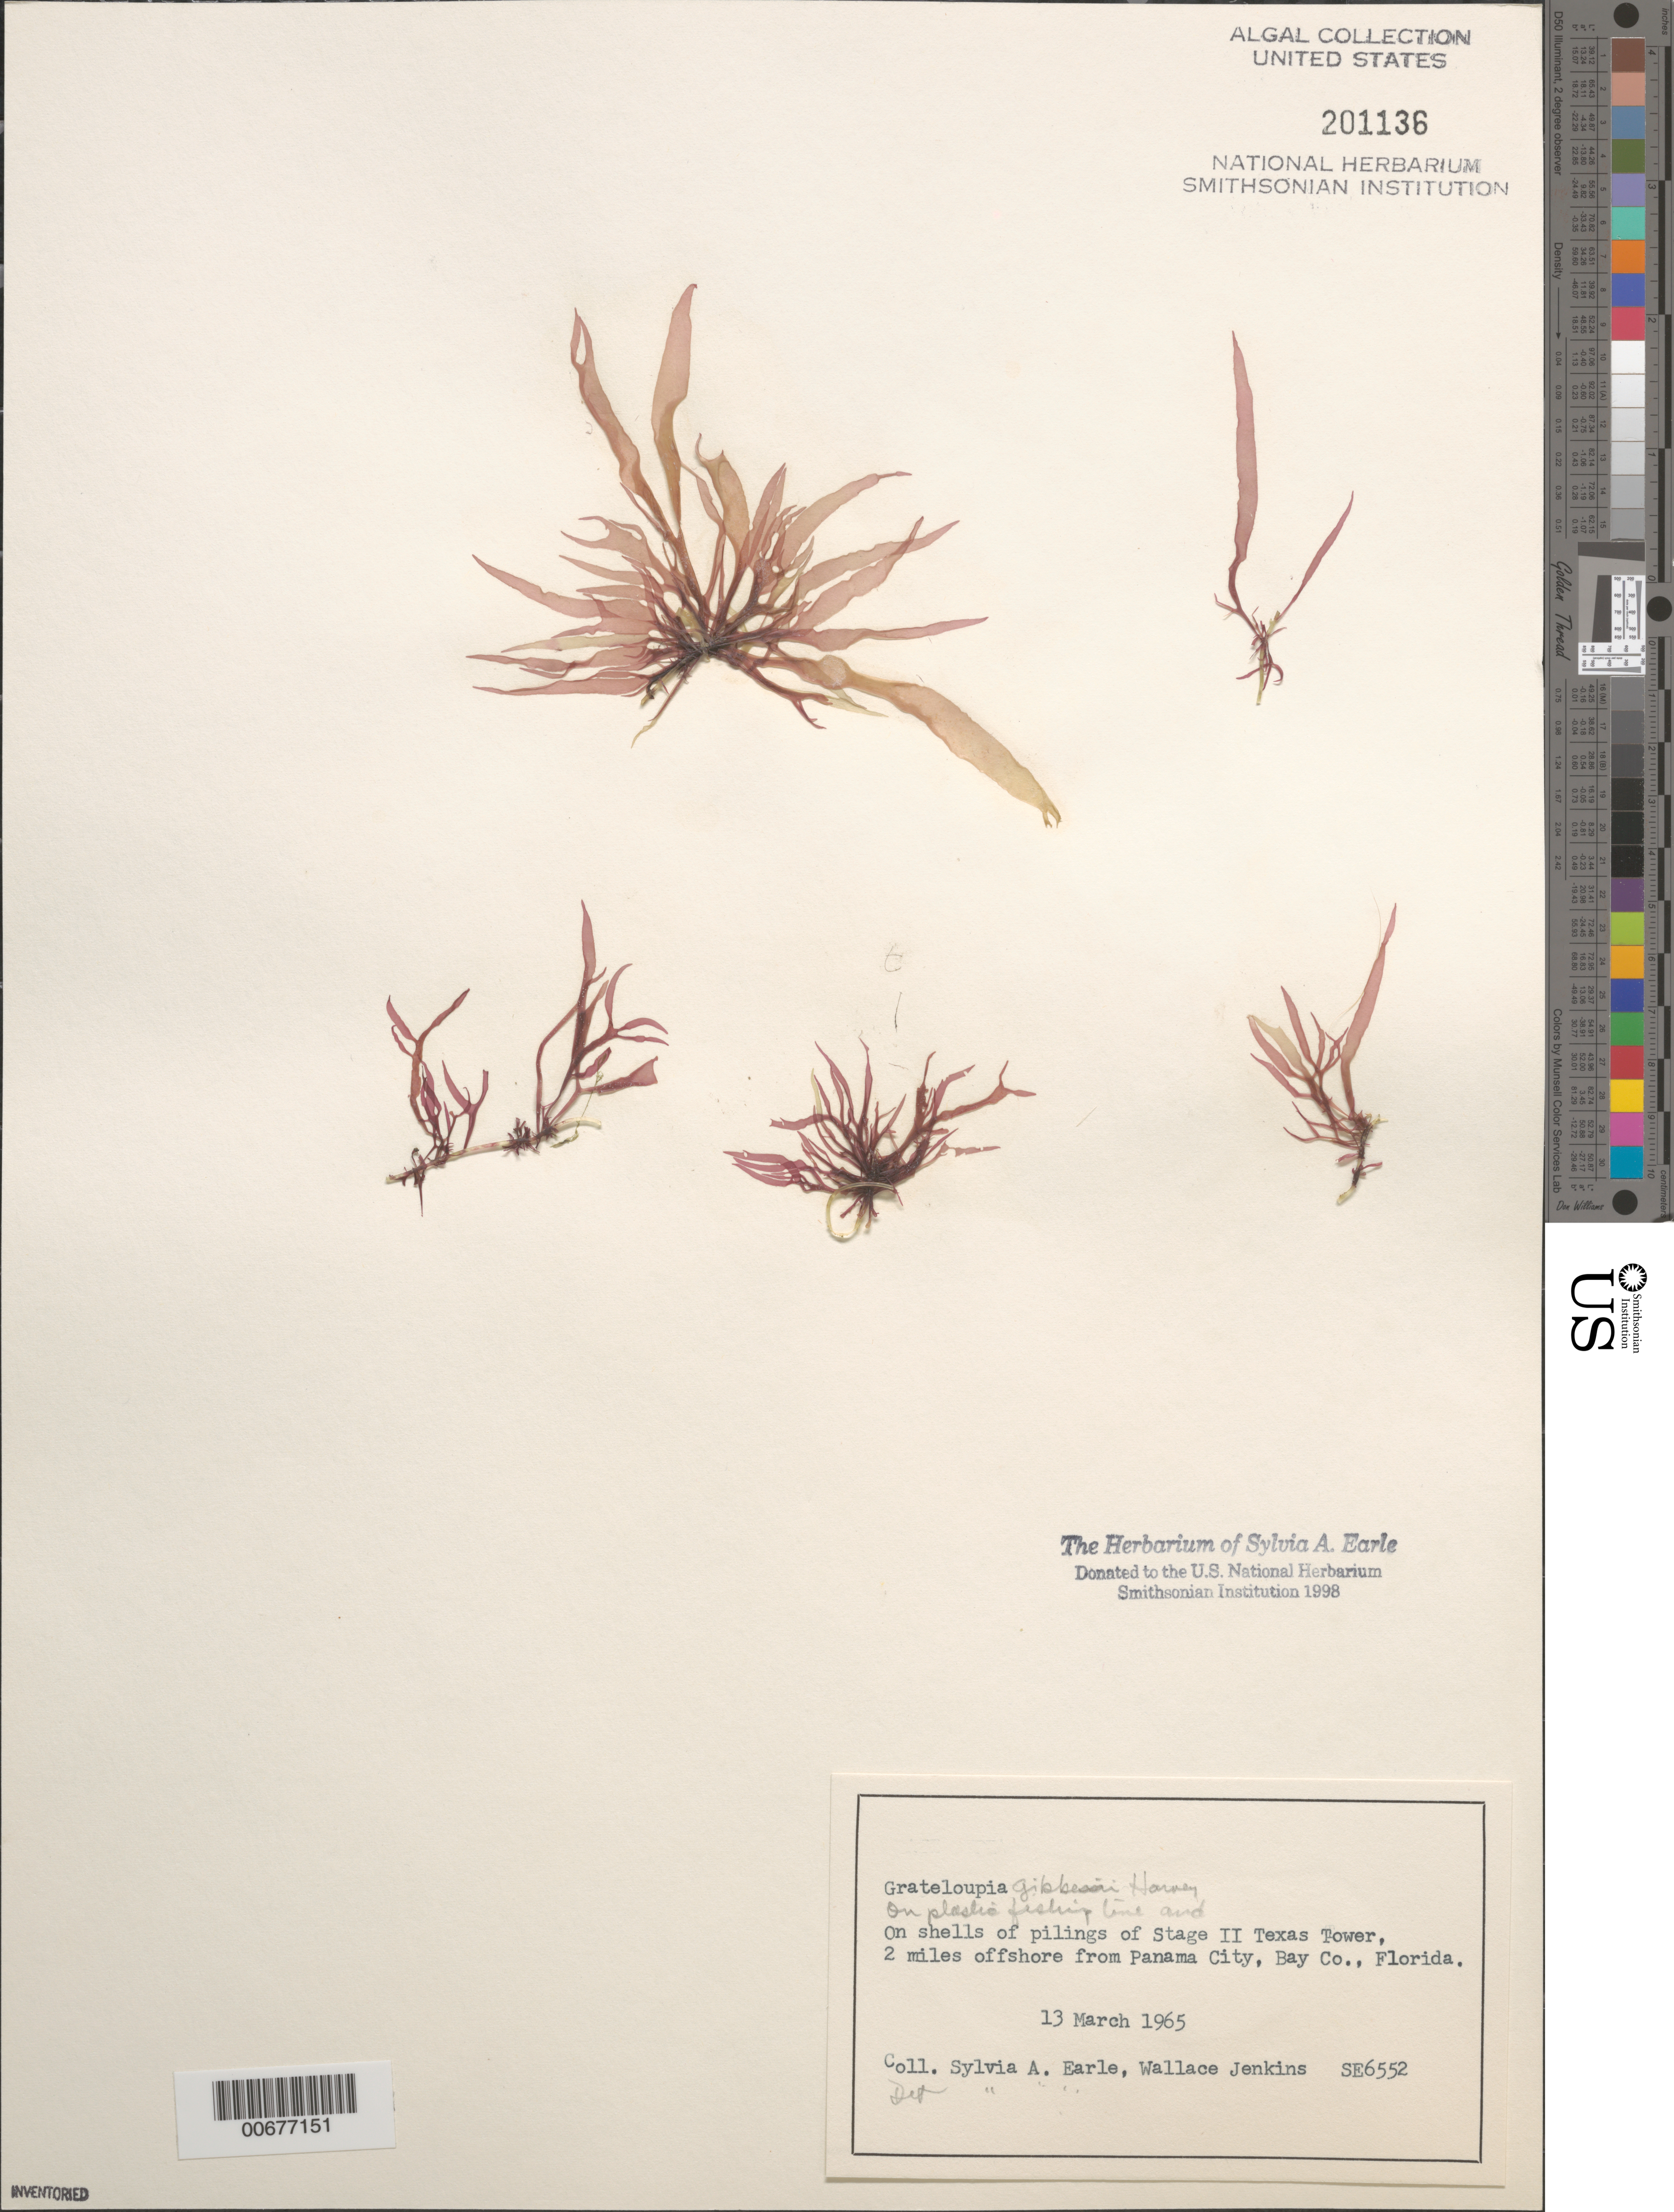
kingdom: Plantae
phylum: Rhodophyta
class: Florideophyceae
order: Halymeniales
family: Halymeniaceae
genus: Phyllymenia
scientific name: Phyllymenia gibbesii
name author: (Harvey) S.-M. Lin et al.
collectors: S. A. Earle & W. Jenkins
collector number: SE 6552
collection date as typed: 13 Mar 1965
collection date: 1965-03-13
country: United States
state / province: Florida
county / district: Bay County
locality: Stage II Texas Tower, 2 miles off Panama City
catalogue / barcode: US 201136